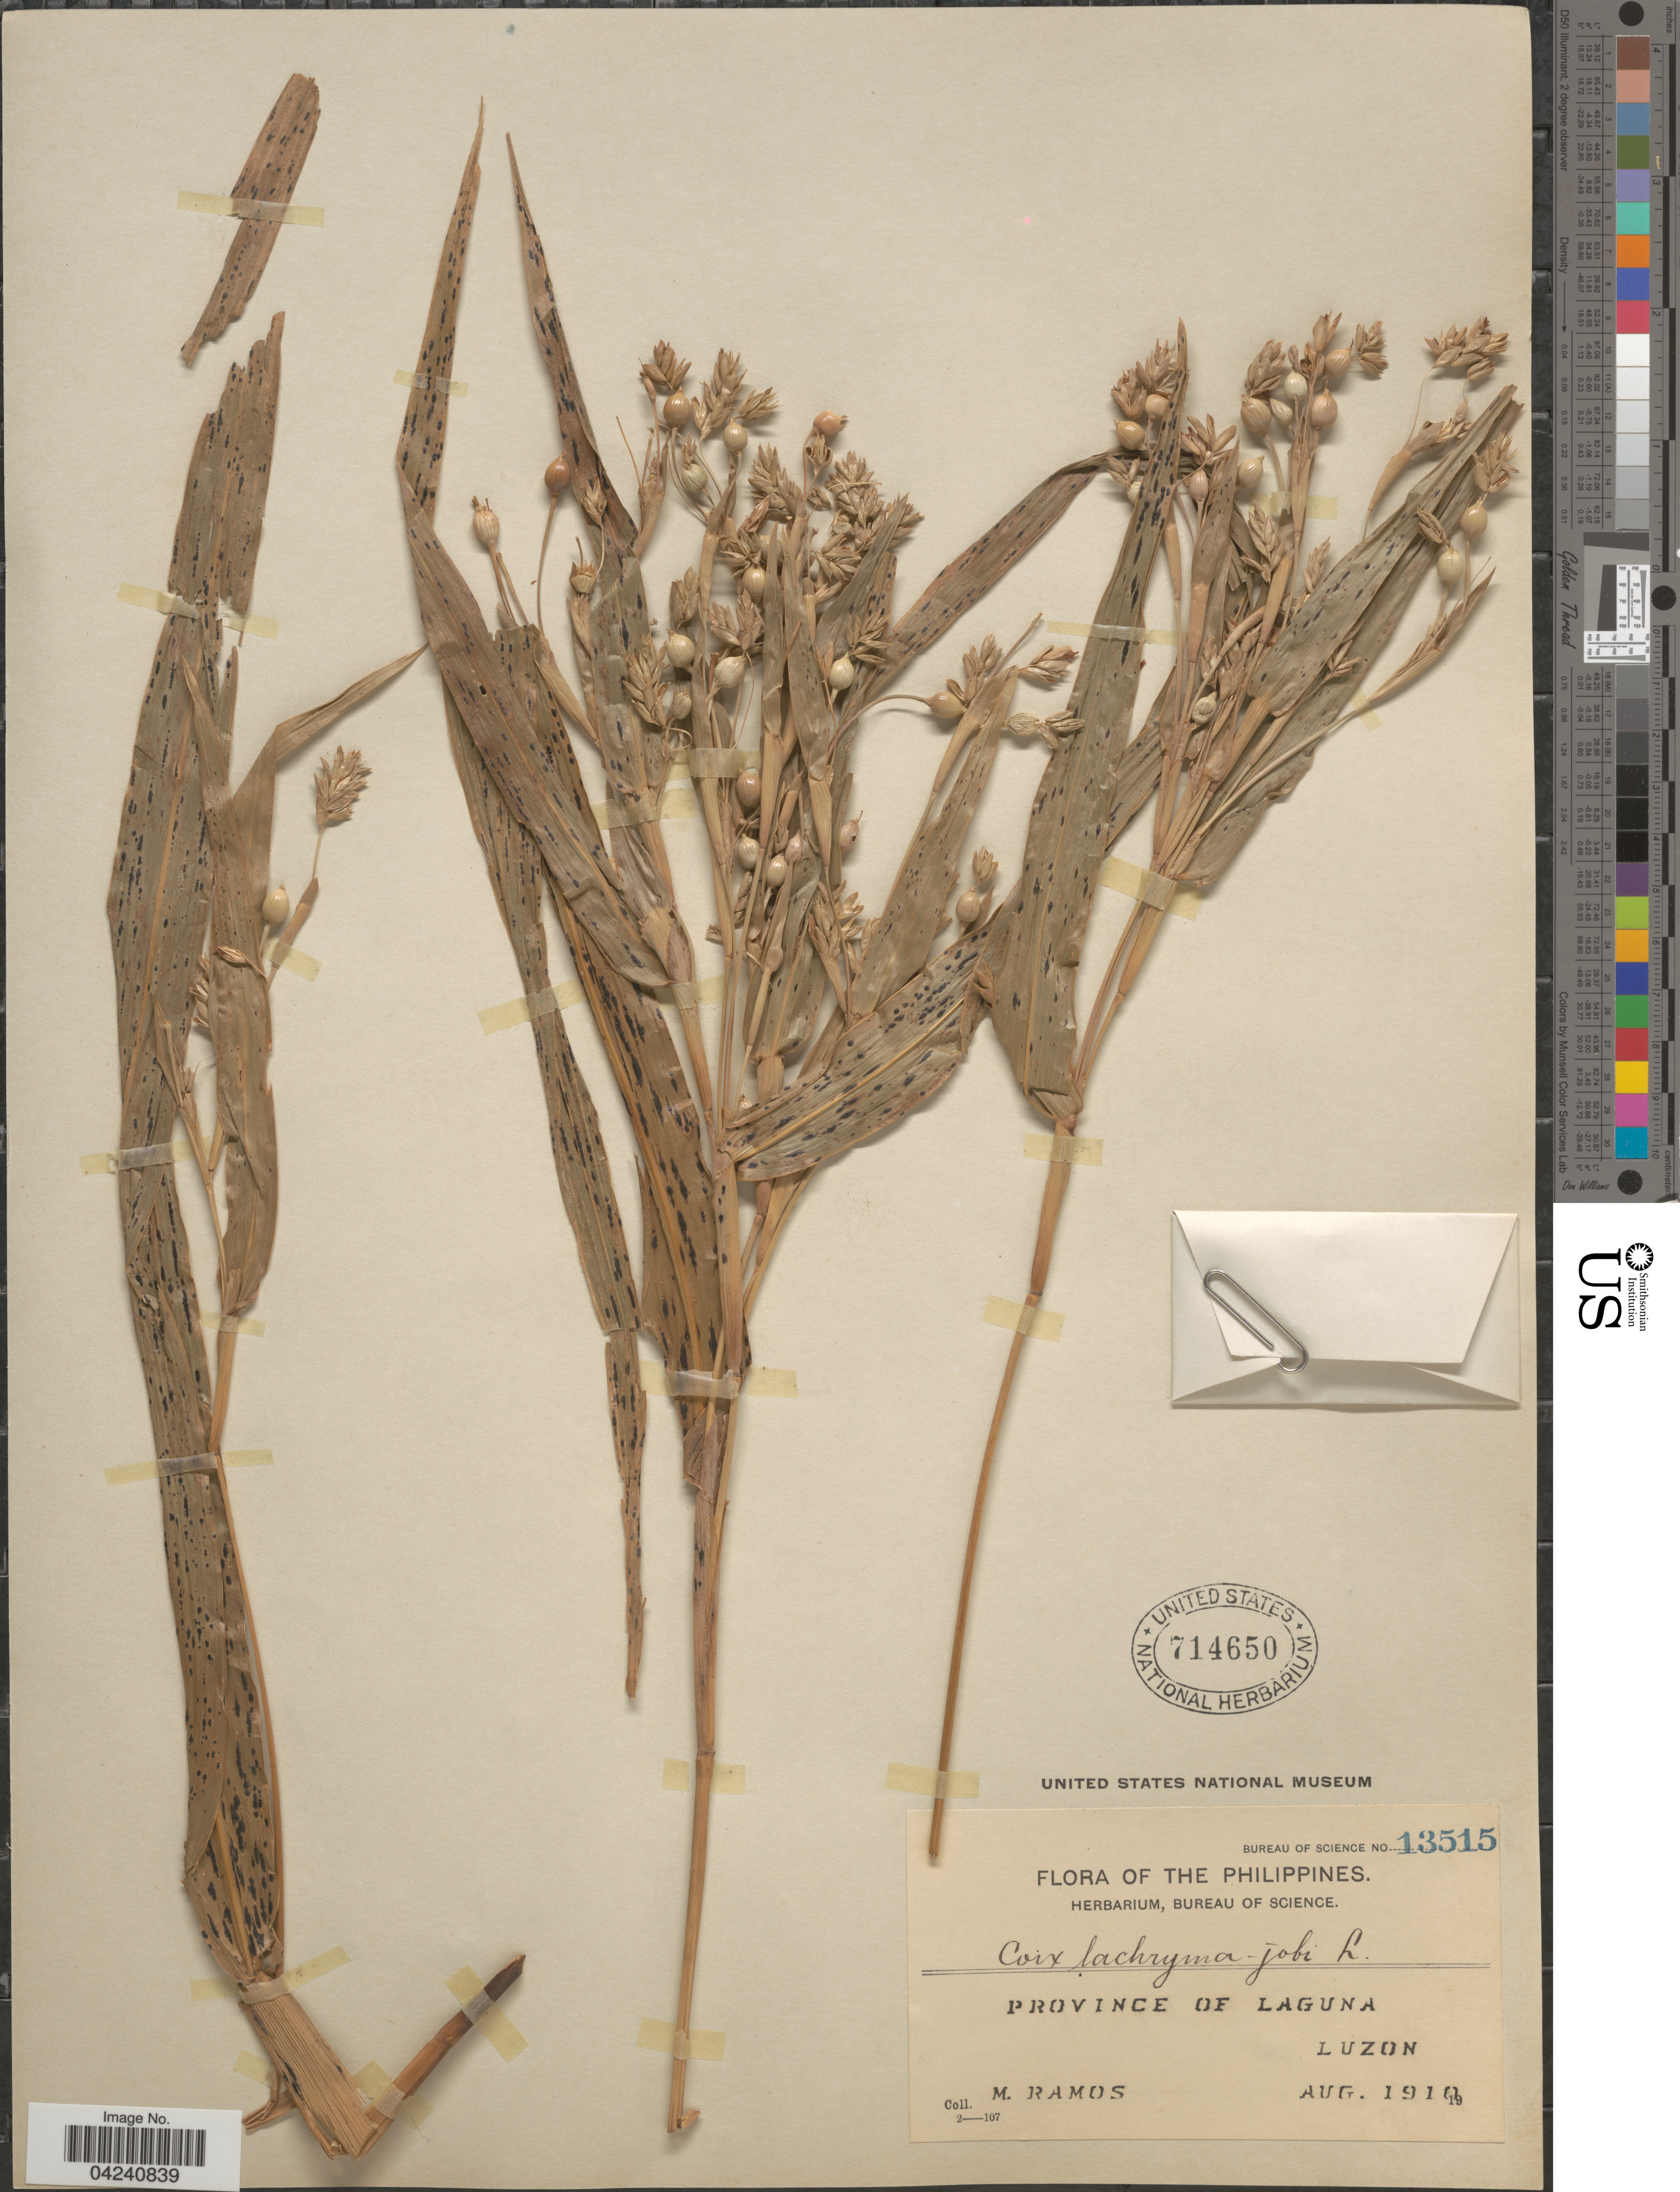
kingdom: Plantae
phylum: Tracheophyta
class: Liliopsida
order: Poales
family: Poaceae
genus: Coix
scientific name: Coix lacryma-jobi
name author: L.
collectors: M. Ramos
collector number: Bureau of Science 13515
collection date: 1910-08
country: Philippines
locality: Province of Laguna. Luzon.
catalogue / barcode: US 714650